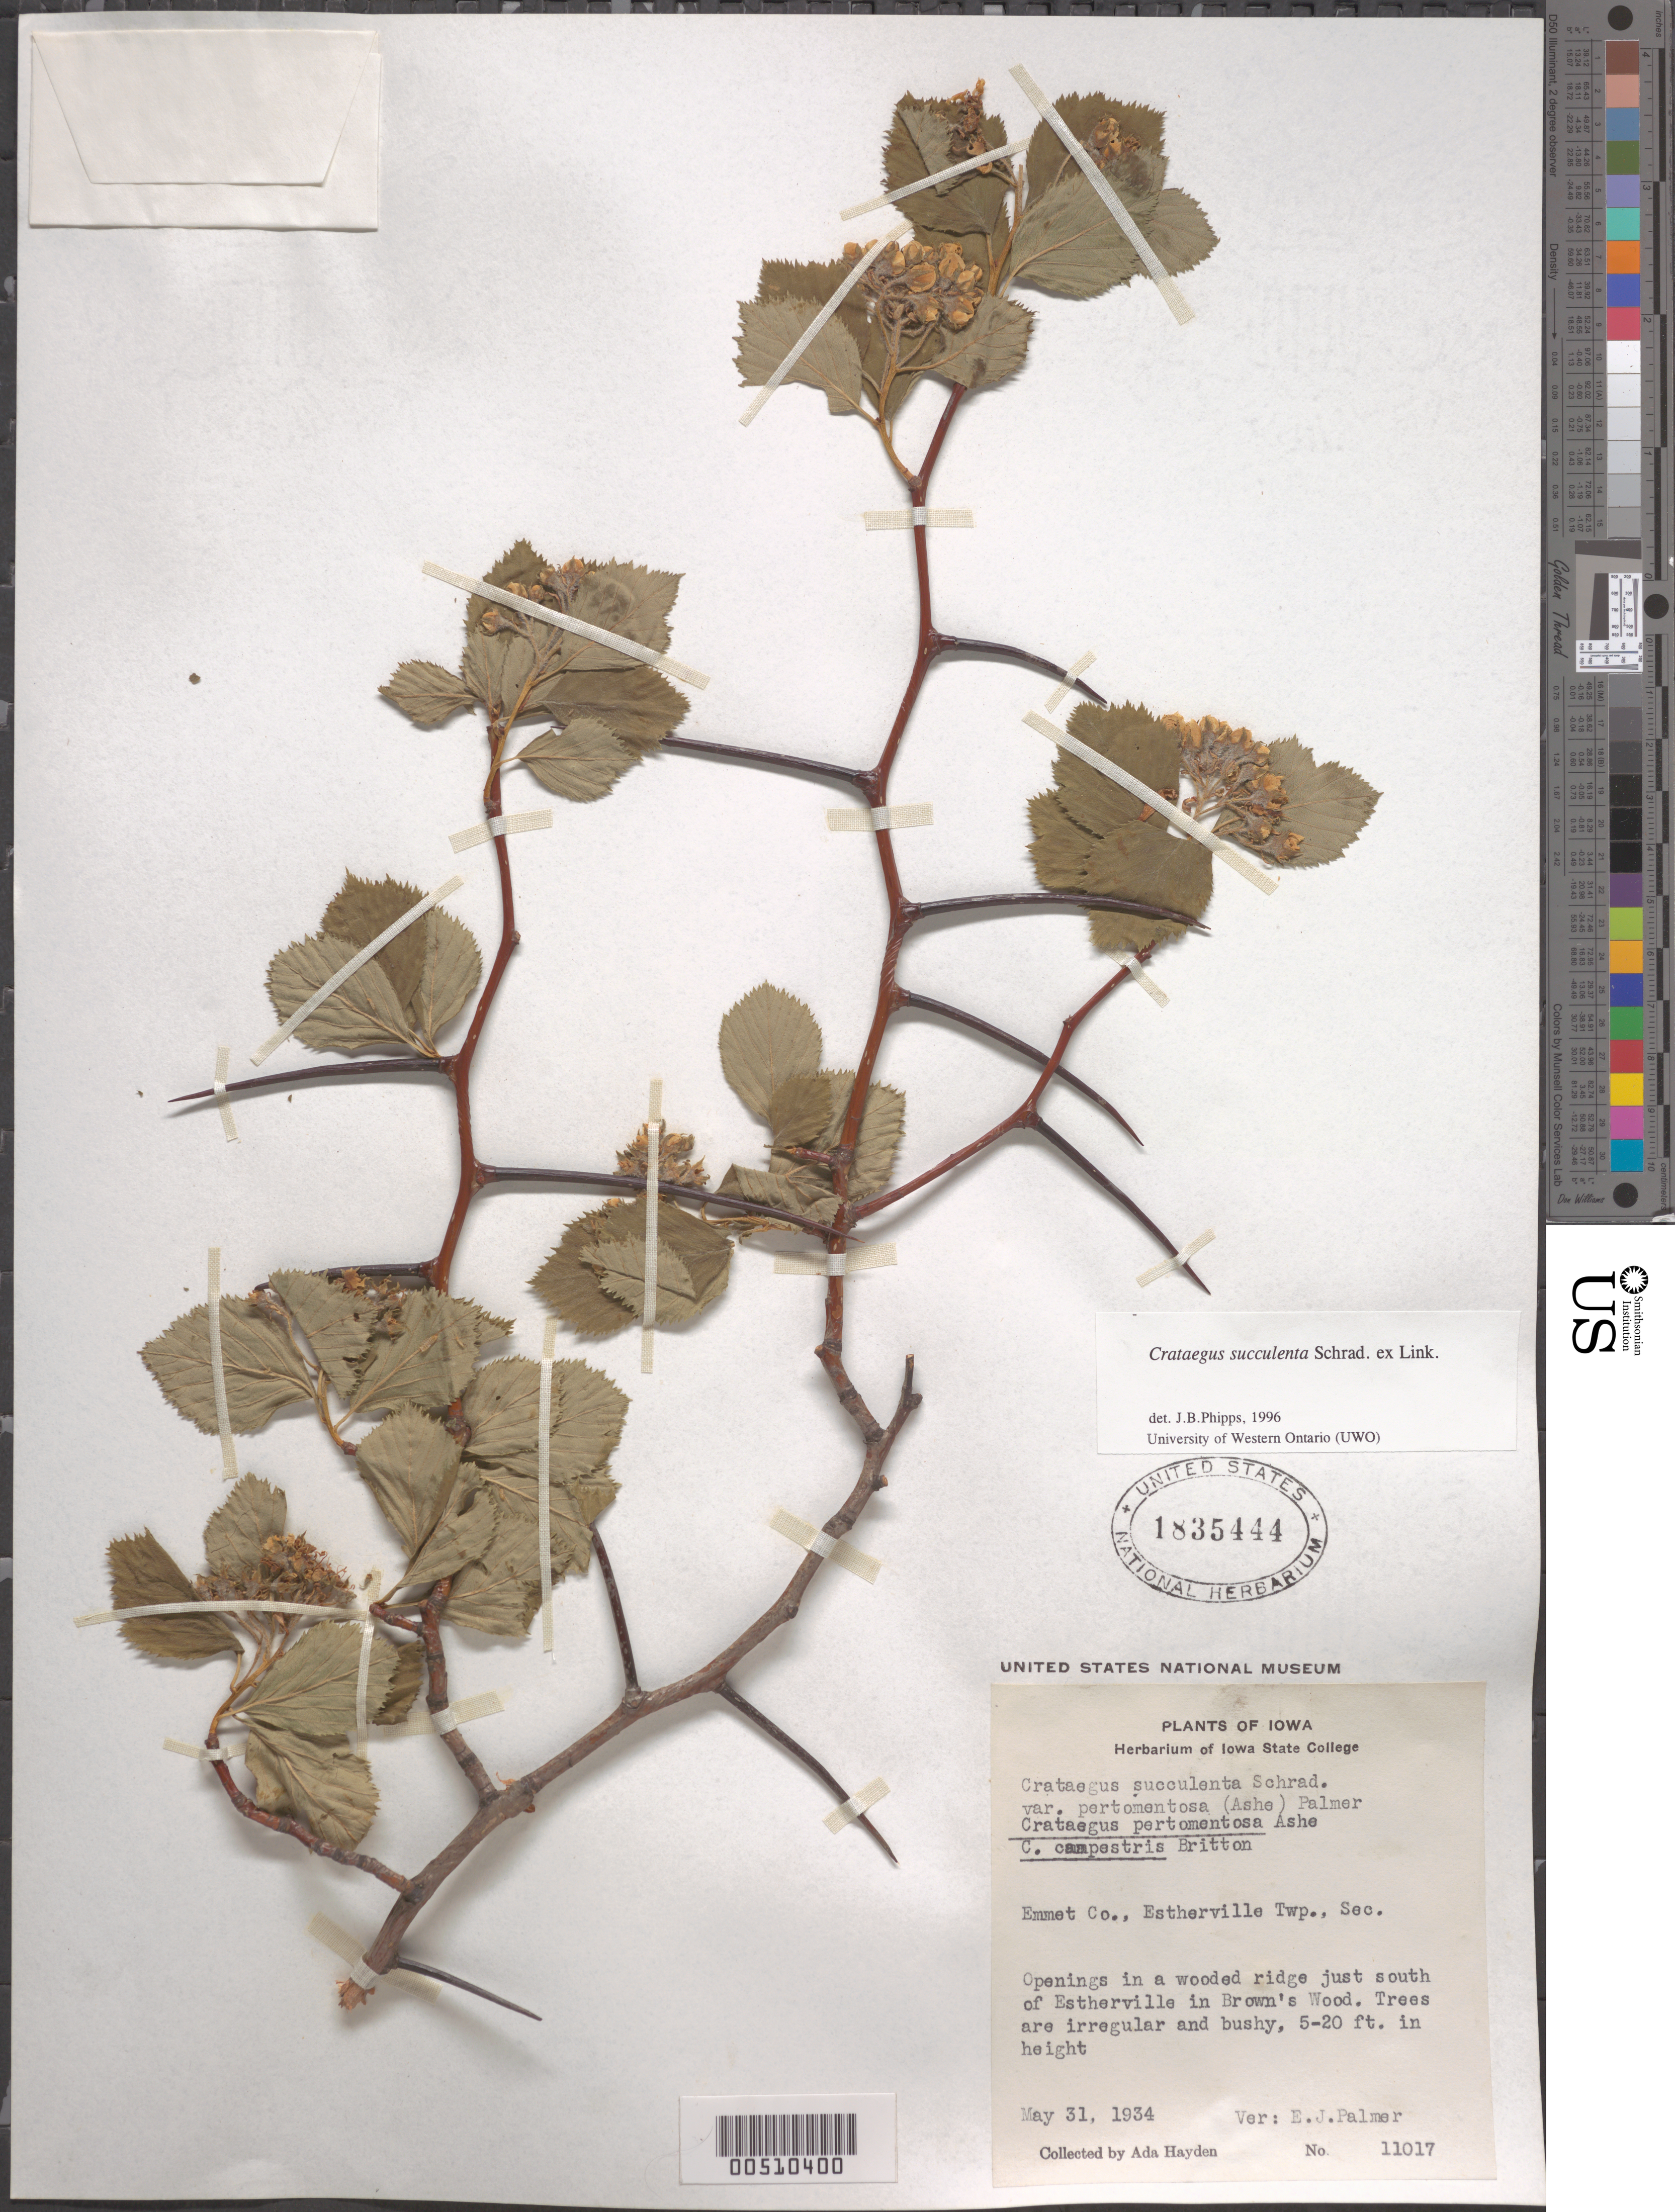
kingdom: Plantae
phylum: Tracheophyta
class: Magnoliopsida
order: Rosales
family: Rosaceae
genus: Crataegus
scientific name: Crataegus succulenta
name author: Schrad. ex Link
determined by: Phipps, James B., (UWO), University of Western Ontario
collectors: A. Hayden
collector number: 11017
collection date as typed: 31 May 1934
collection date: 1934-05-31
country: United States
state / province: Iowa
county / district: Emmet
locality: Just S of Estherville in Brown's Wood. Estherville Twp., Sec.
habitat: Openings in a wooded ridge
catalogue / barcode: US 1835444